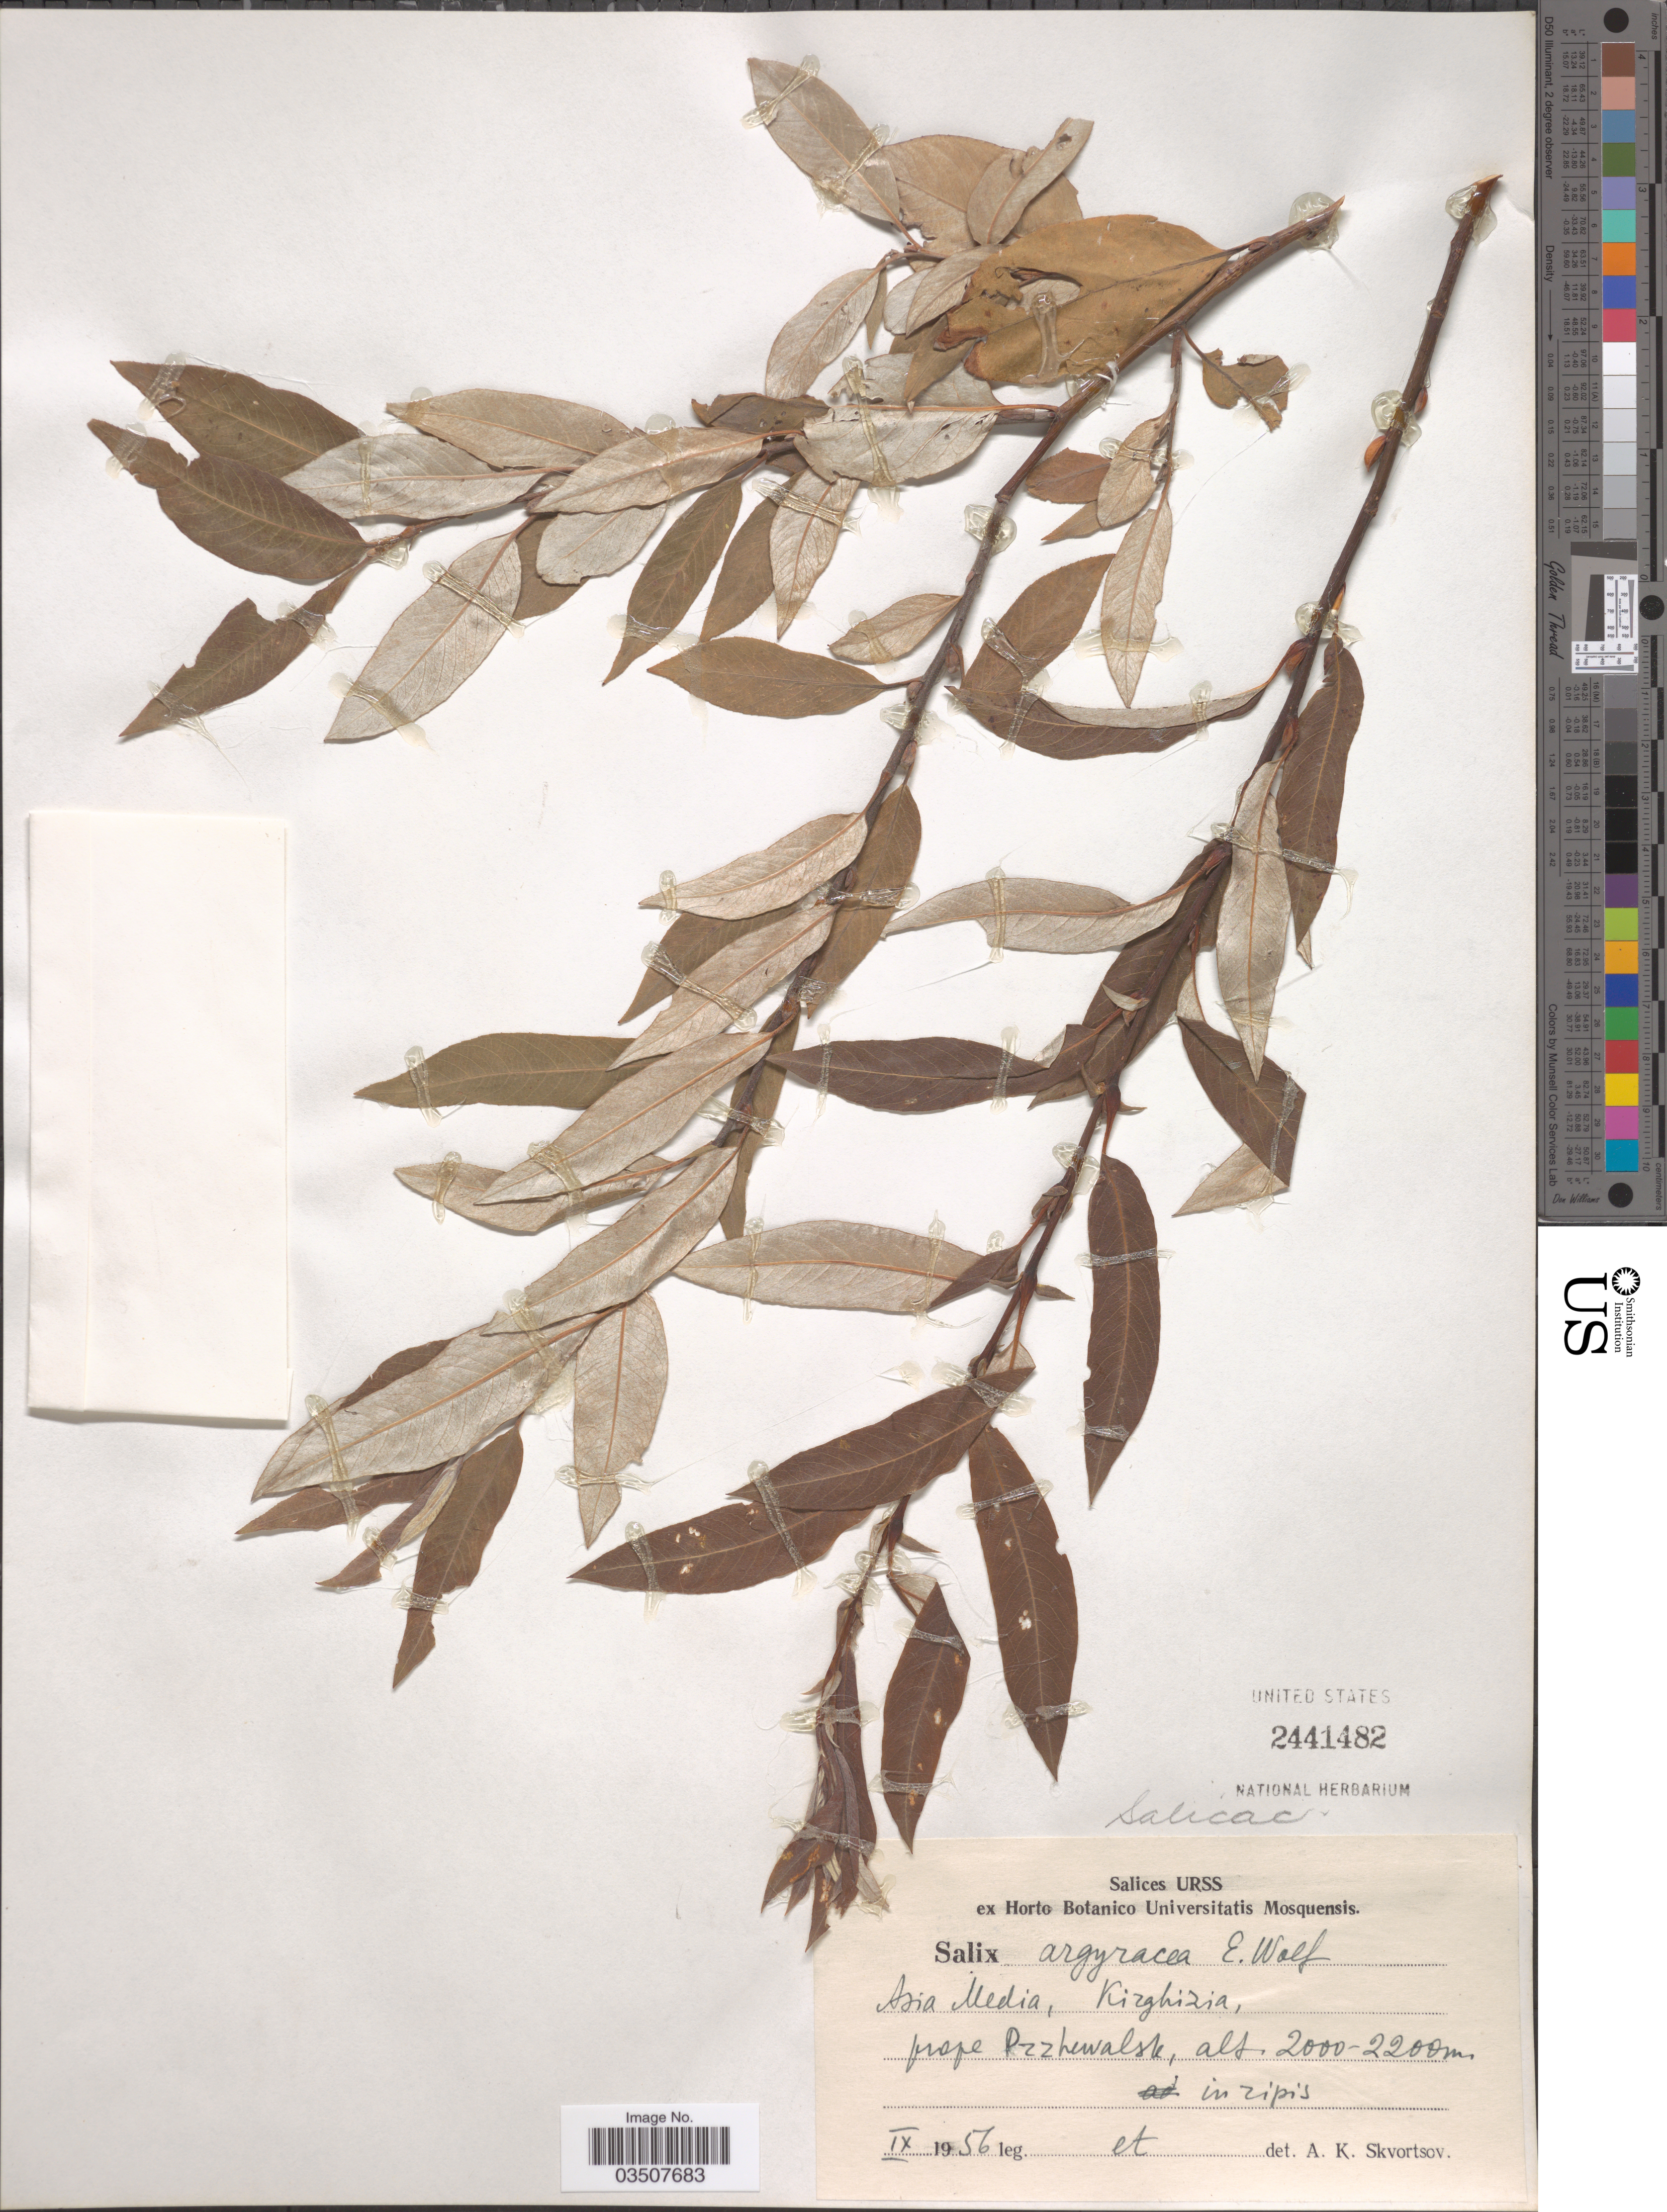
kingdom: Plantae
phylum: Tracheophyta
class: Magnoliopsida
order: Malpighiales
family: Salicaceae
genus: Salix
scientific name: Salix argyracea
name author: E.L. Wolf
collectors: A. K. Skvortsov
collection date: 1956-09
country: Kyrgyzstan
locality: Asia Media, Kizghizia, prope Przhewalsk, in zipis.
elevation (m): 2000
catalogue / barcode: US 2441482